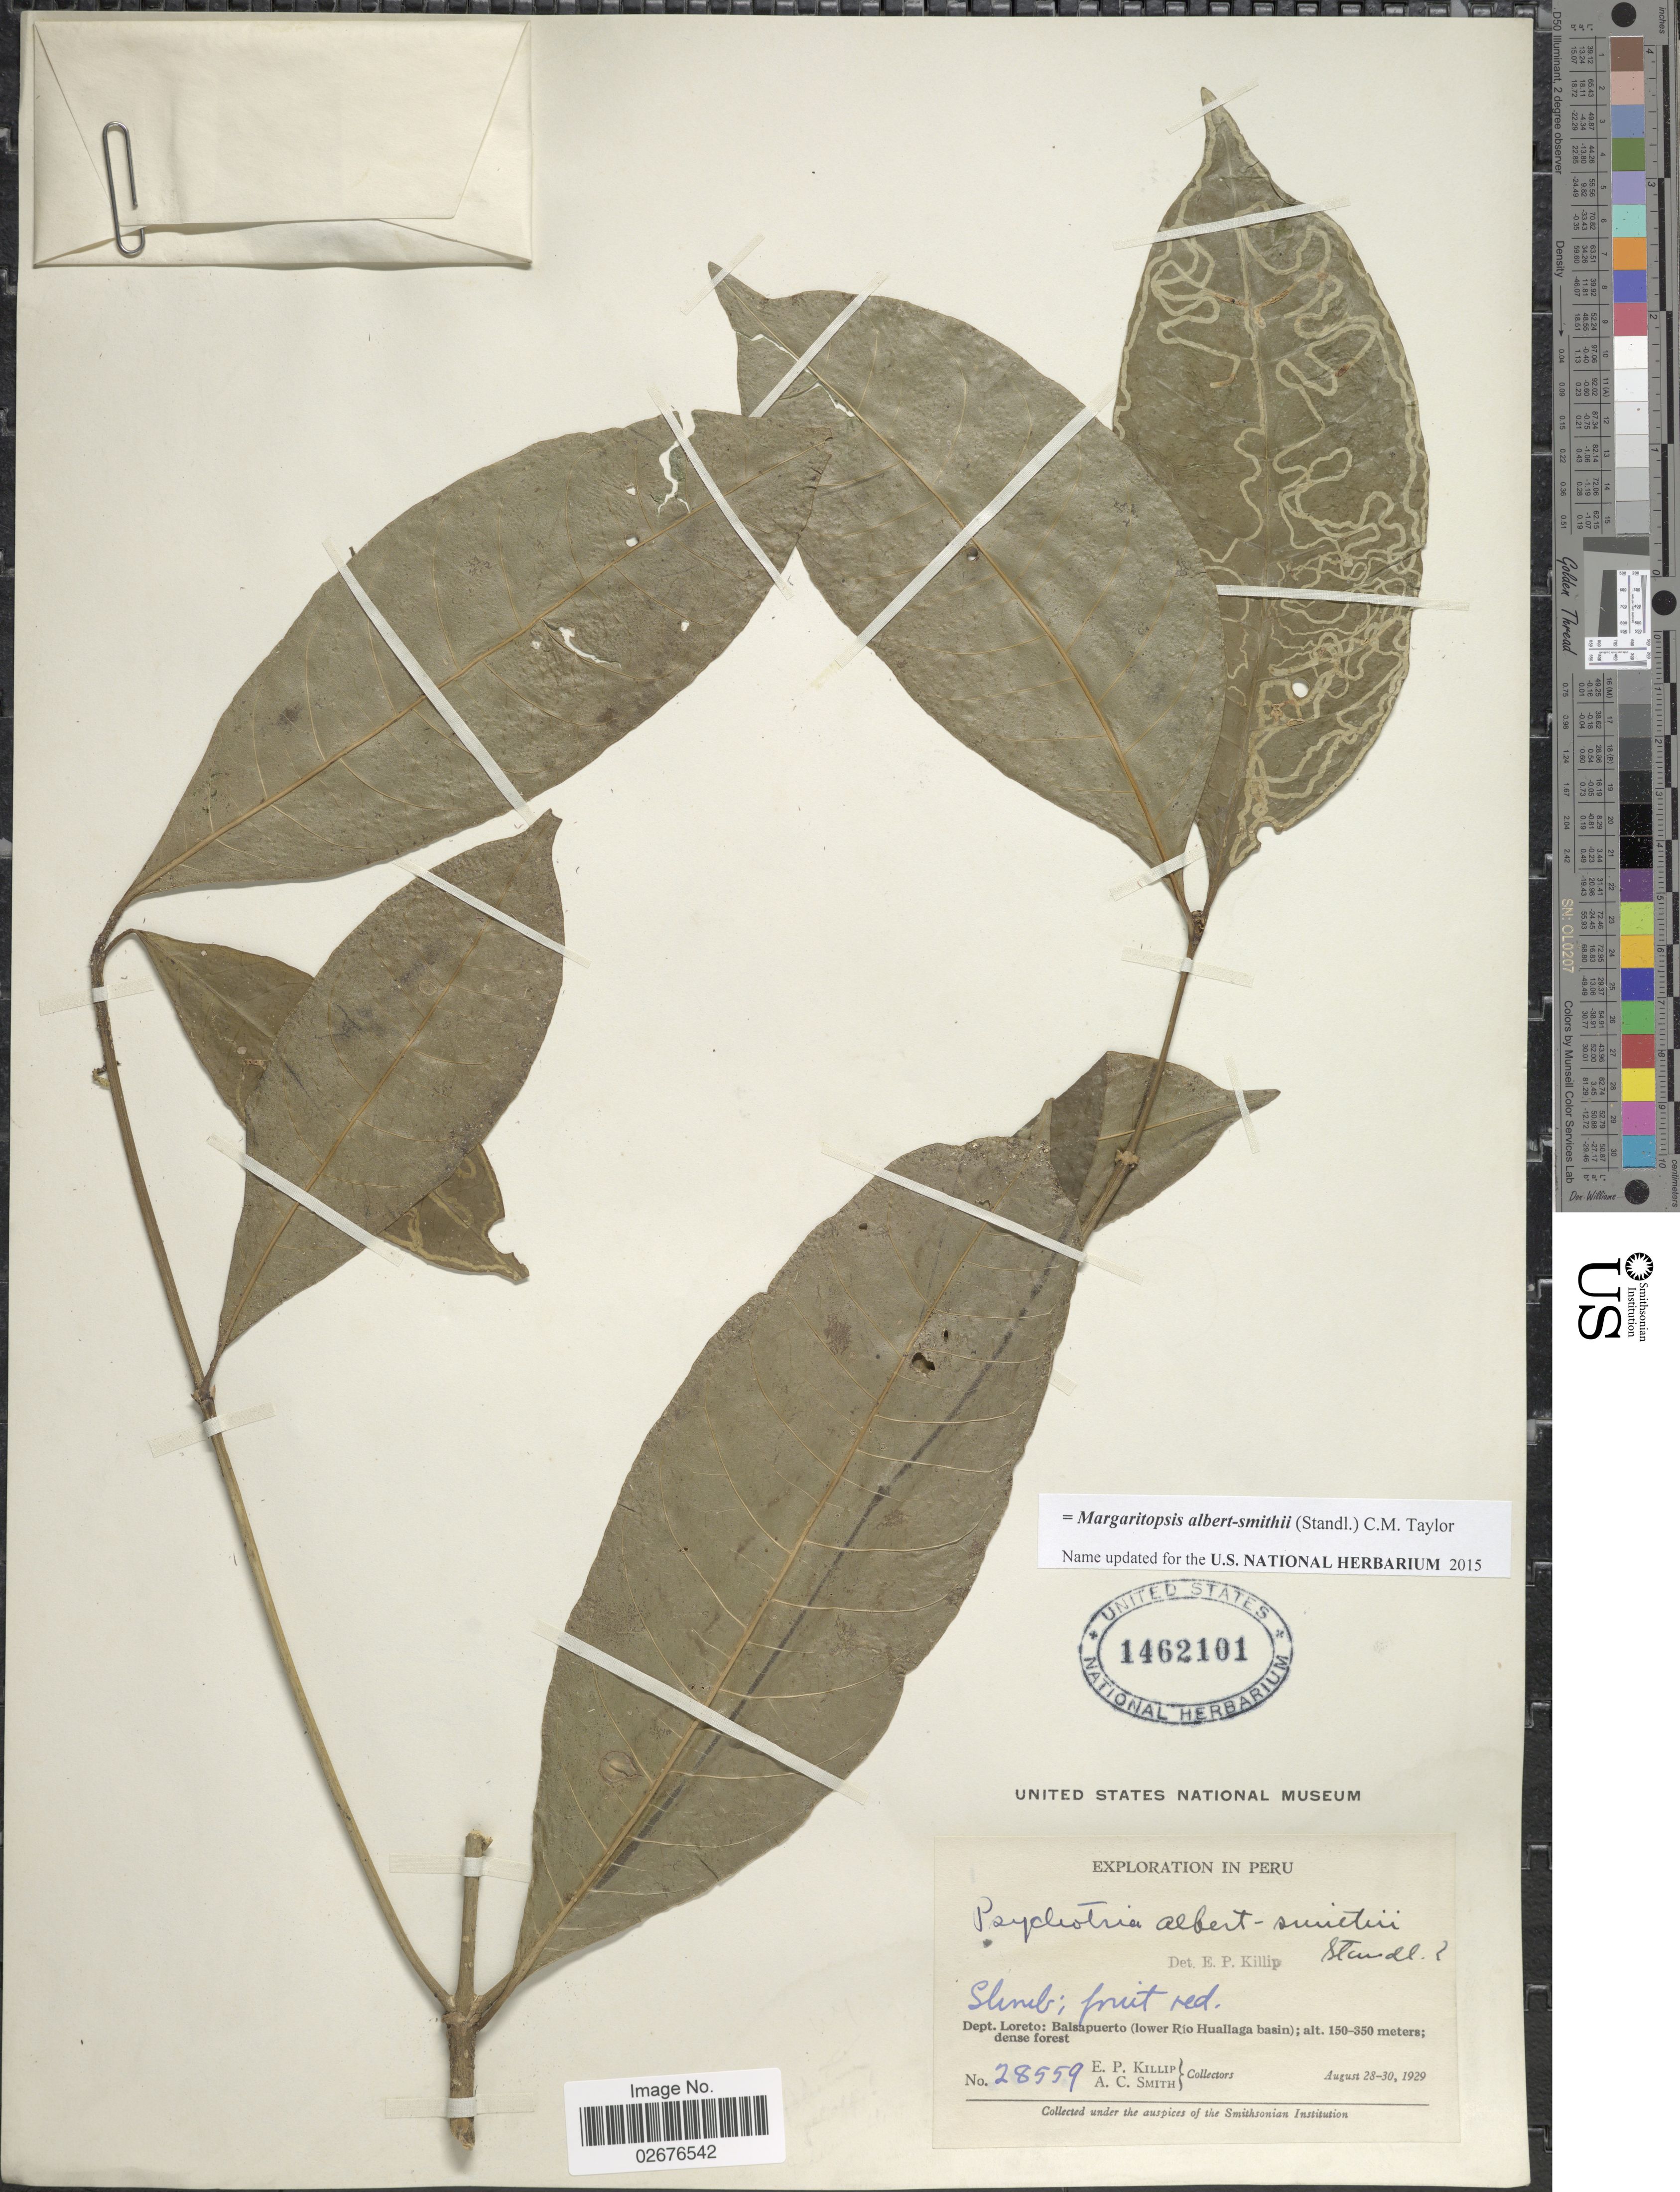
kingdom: Plantae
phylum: Tracheophyta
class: Magnoliopsida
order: Gentianales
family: Rubiaceae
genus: Margaritopsis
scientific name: Margaritopsis albert-smithii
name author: (Standl.) C.M. Taylor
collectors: E. P. Killip & A. C. Smith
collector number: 28559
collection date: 1929-08-28/1929-08-30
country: Peru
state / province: Loreto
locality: Balsapuerto (lowert Rio Huallaga basin); dense forest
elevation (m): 150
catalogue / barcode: US 1462101